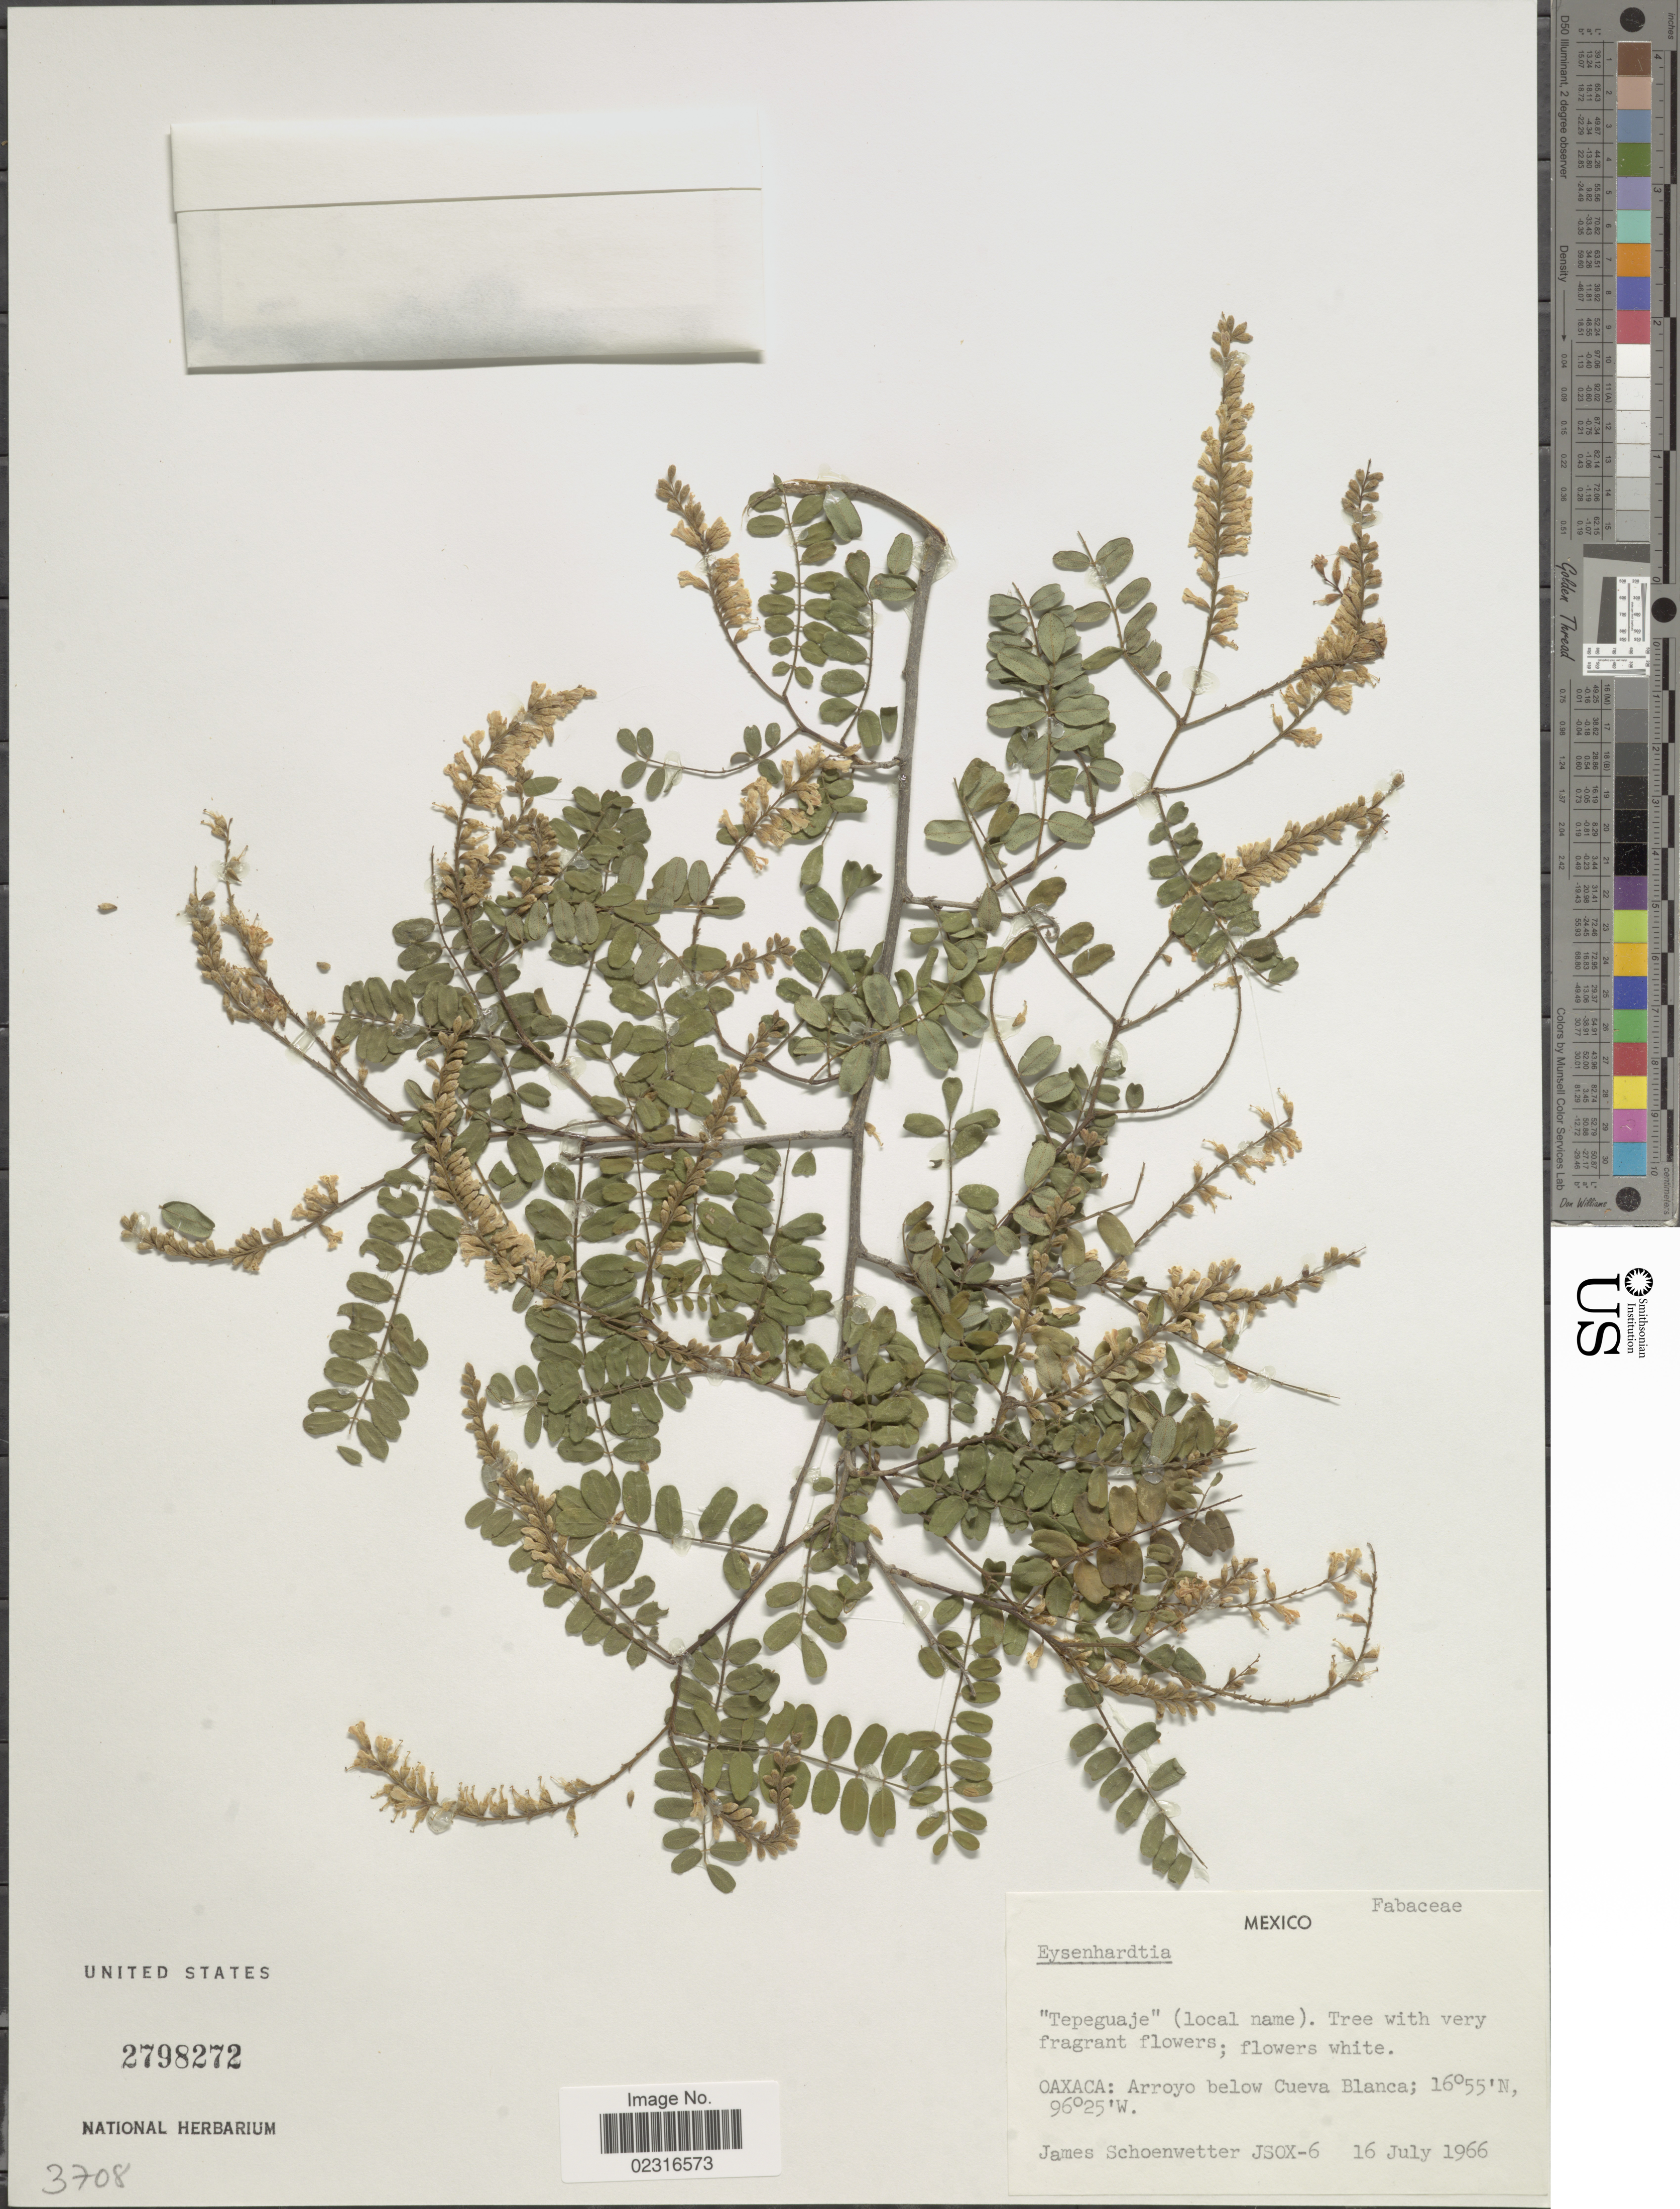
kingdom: Plantae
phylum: Tracheophyta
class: Magnoliopsida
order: Fabales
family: Fabaceae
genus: Eysenhardtia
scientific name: Eysenhardtia sp.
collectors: J. Schoenwetter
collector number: JSOX-6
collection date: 1966-07-16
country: Mexico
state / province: Oaxaca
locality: Arroyo below Cueva Blanca.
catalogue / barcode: US 2798272